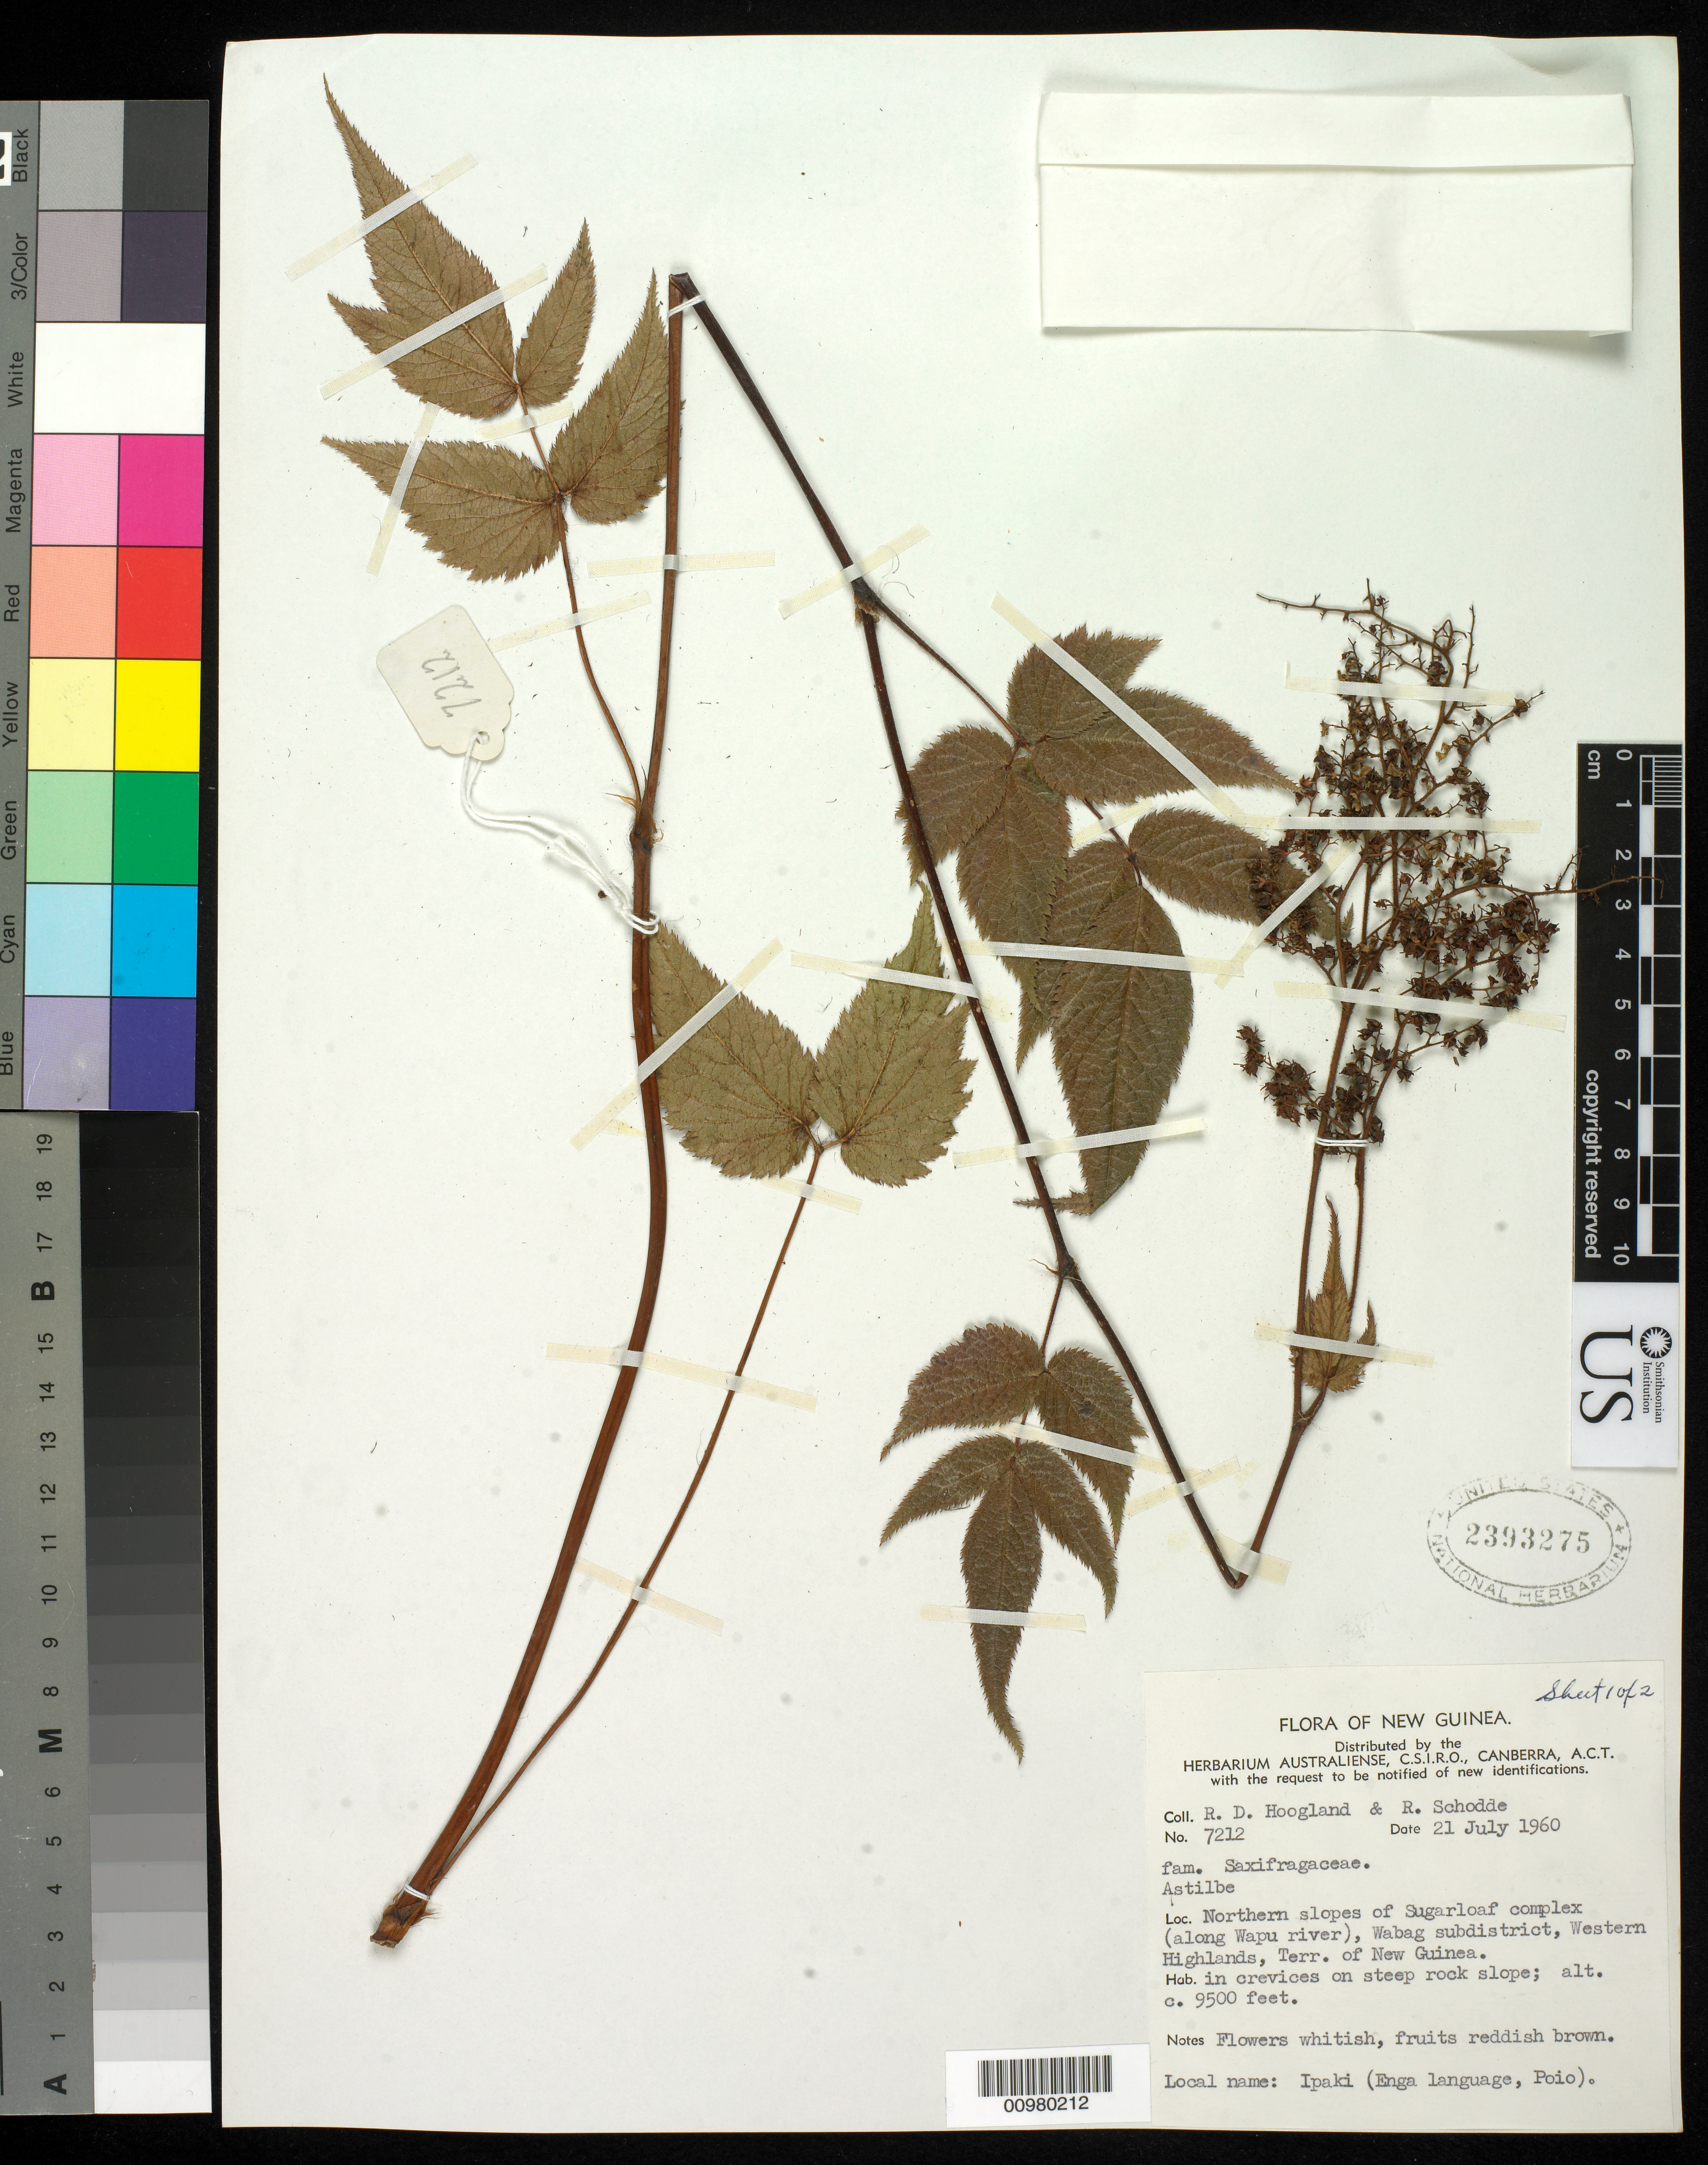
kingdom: Plantae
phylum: Tracheophyta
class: Magnoliopsida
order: Saxifragales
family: Saxifragaceae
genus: Astilbe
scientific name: Astilbe sp.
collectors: R. D. Hoogland & R. Schodde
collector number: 7212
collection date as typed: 21 Jul 1960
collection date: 1960-07-21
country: Papua New Guinea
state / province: Enga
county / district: Wabag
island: New Guinea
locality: Northern slopes of Sugarloaf complex (along Wapu river,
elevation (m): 2896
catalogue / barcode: US 2393275